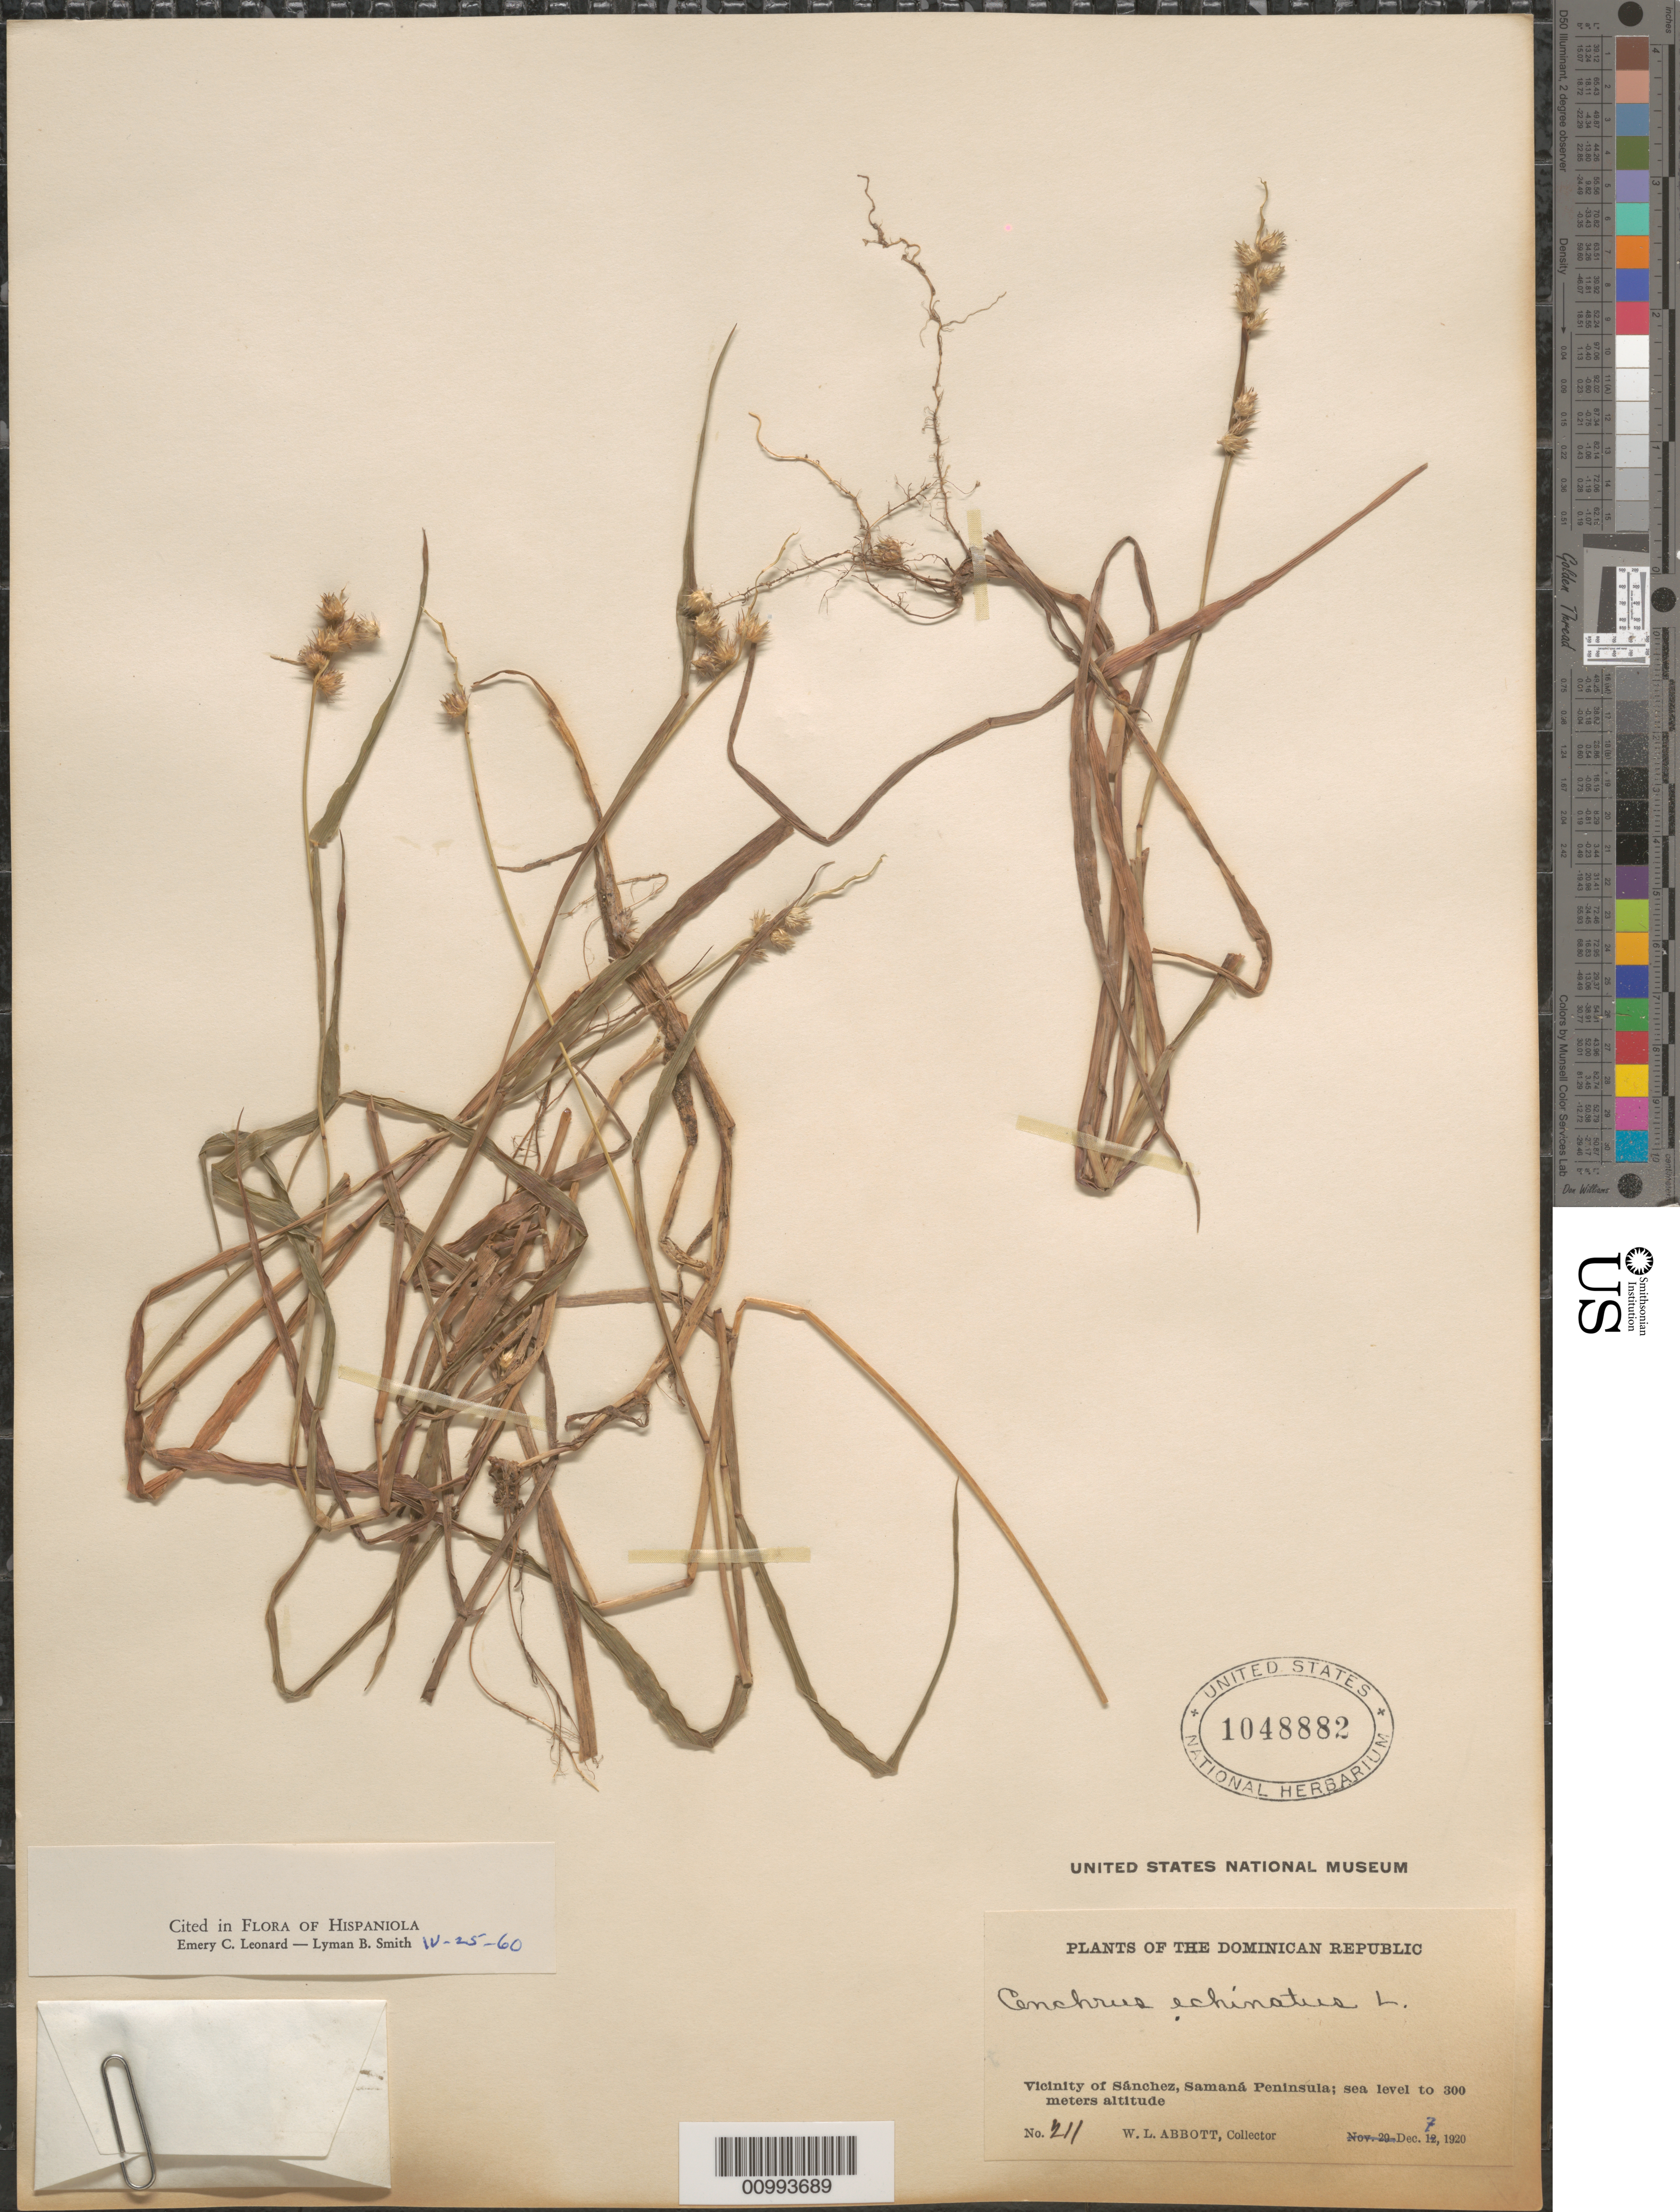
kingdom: Plantae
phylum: Tracheophyta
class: Liliopsida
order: Poales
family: Poaceae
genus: Cenchrus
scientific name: Cenchrus echinatus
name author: L.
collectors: W. L. Abbott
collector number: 211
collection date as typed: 07 Dec 1920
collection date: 1920-12-07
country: Dominican Republic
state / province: Samaná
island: Hispaniola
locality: Vicinity of Sanchez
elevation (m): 0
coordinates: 0 N, 0 E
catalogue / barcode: US 1048882